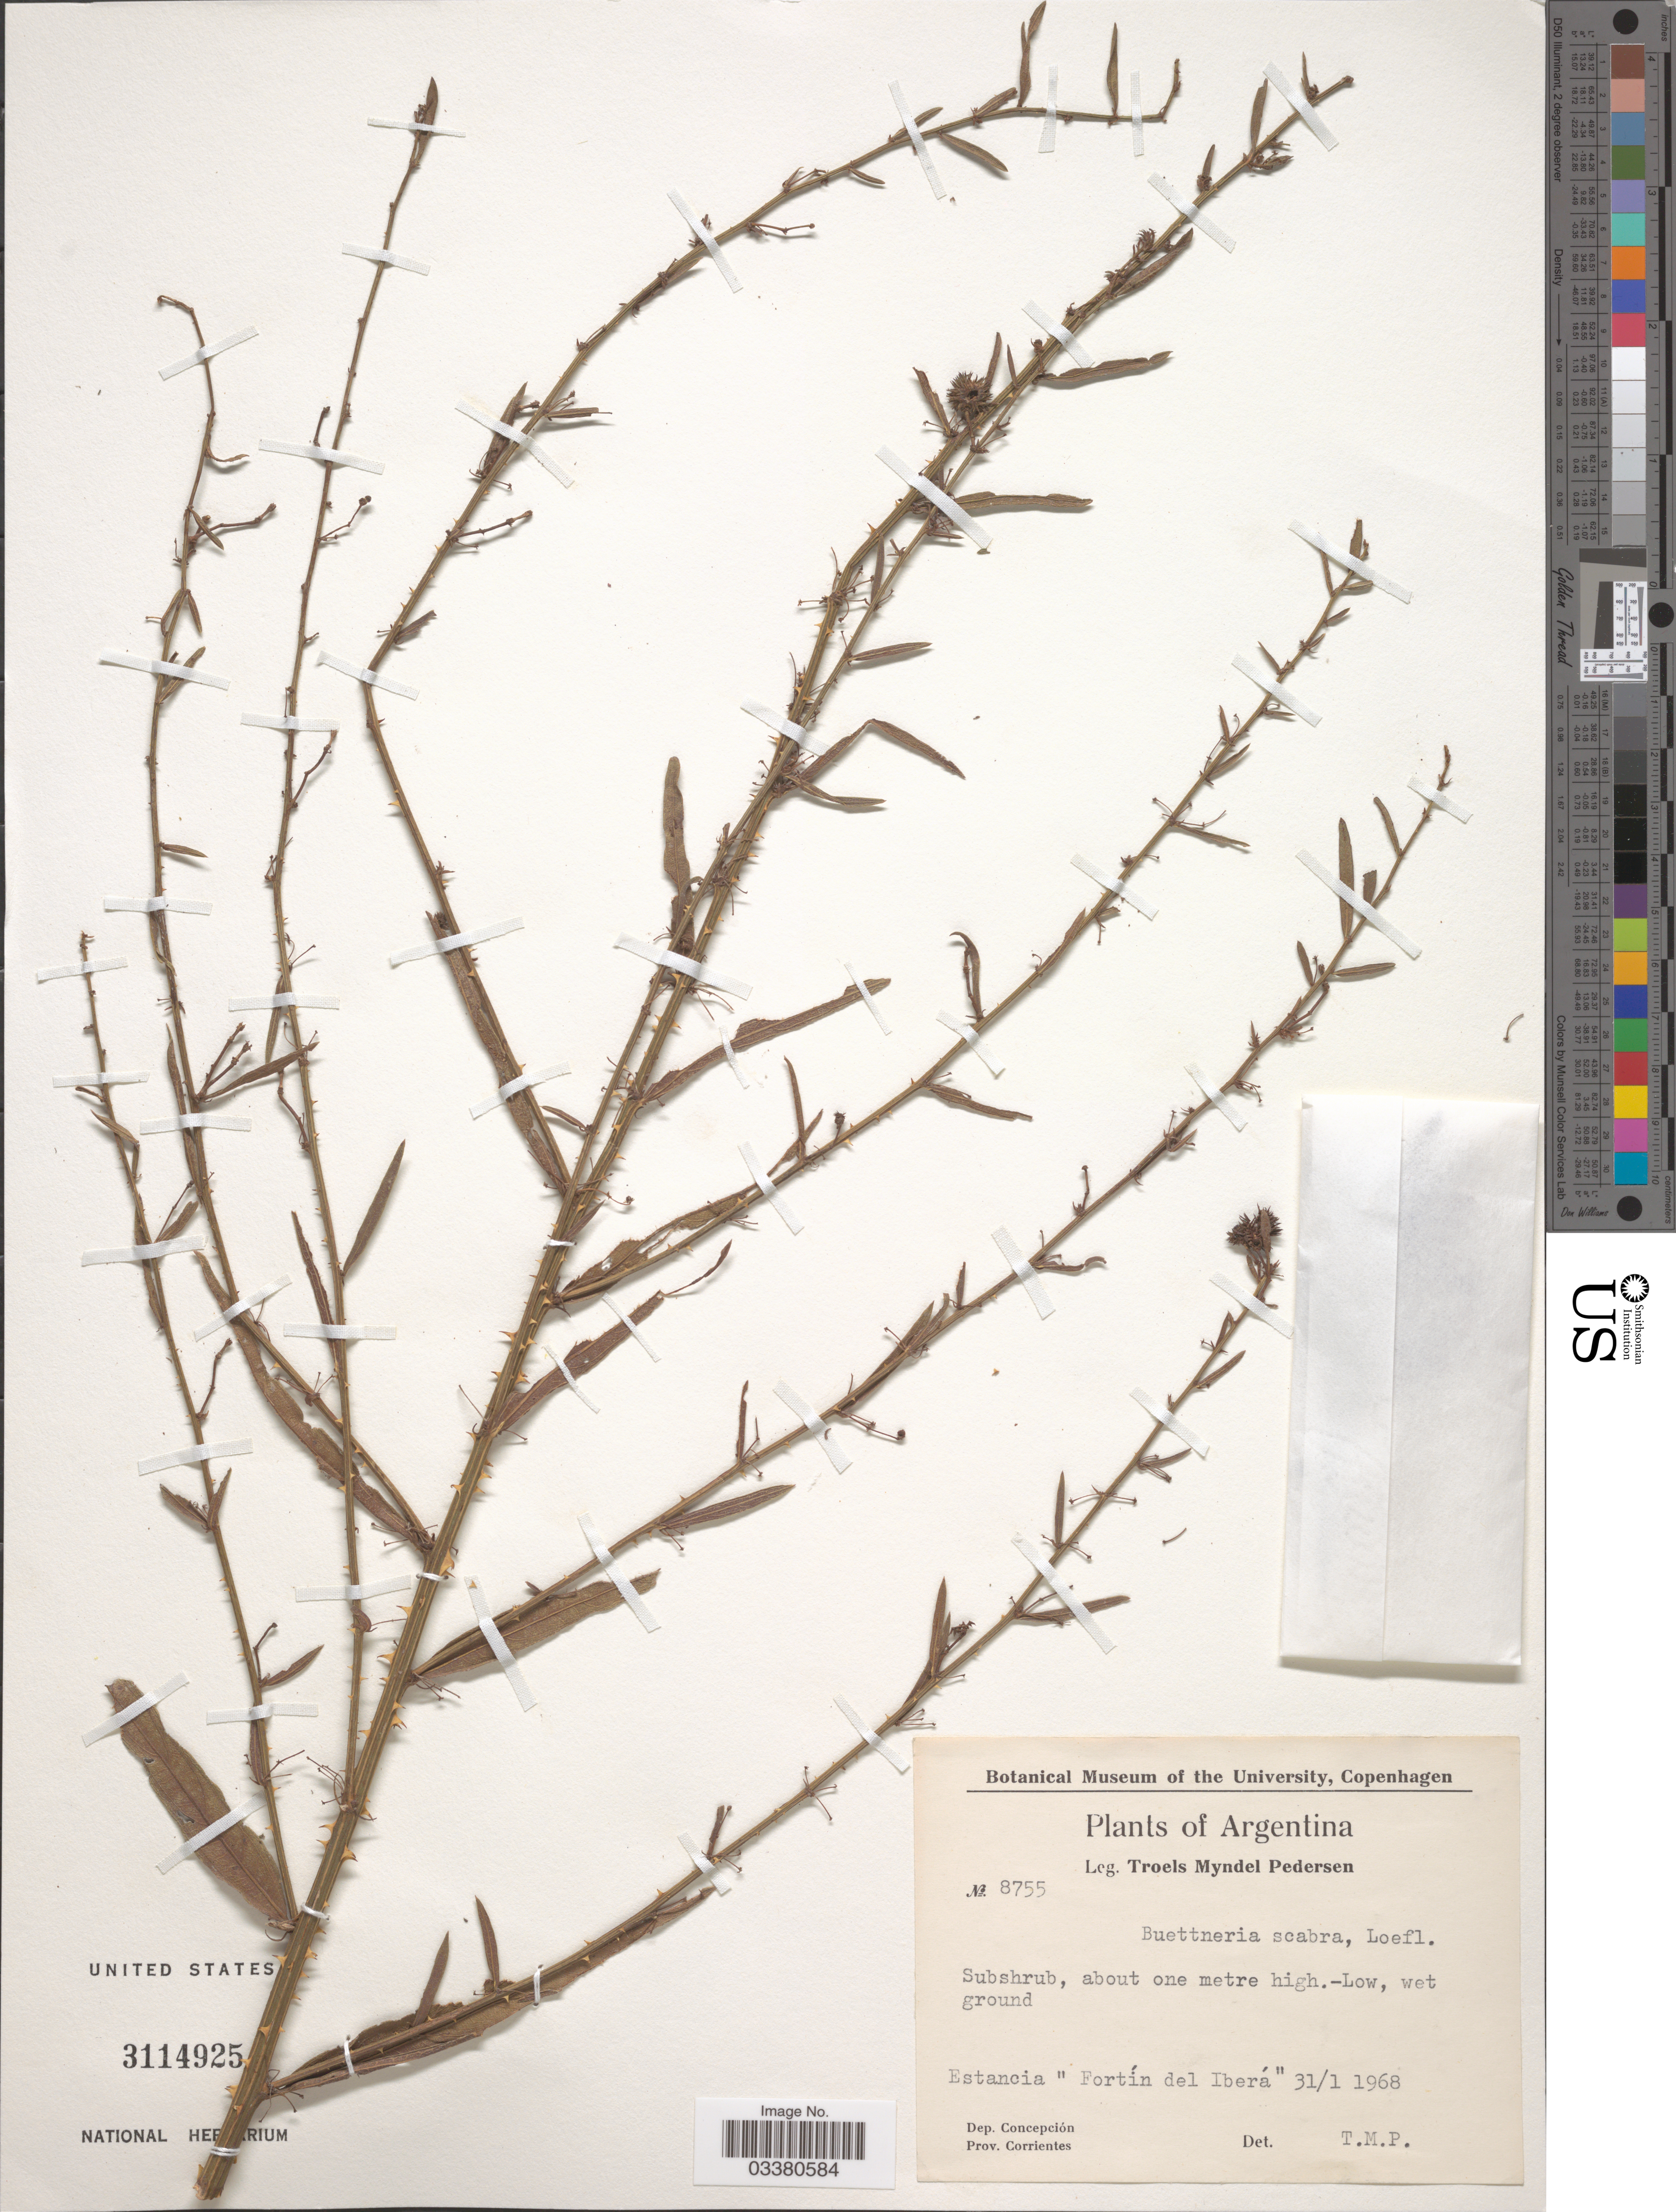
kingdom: Plantae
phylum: Tracheophyta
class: Magnoliopsida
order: Malvales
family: Malvaceae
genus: Byttneria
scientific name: Byttneria scabra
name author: L.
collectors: T. Pederson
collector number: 8755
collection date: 1968-01-31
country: Argentina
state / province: Corrientes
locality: Estancia "Fortín del Iberá". Dep. Concepción.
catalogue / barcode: US 3114925